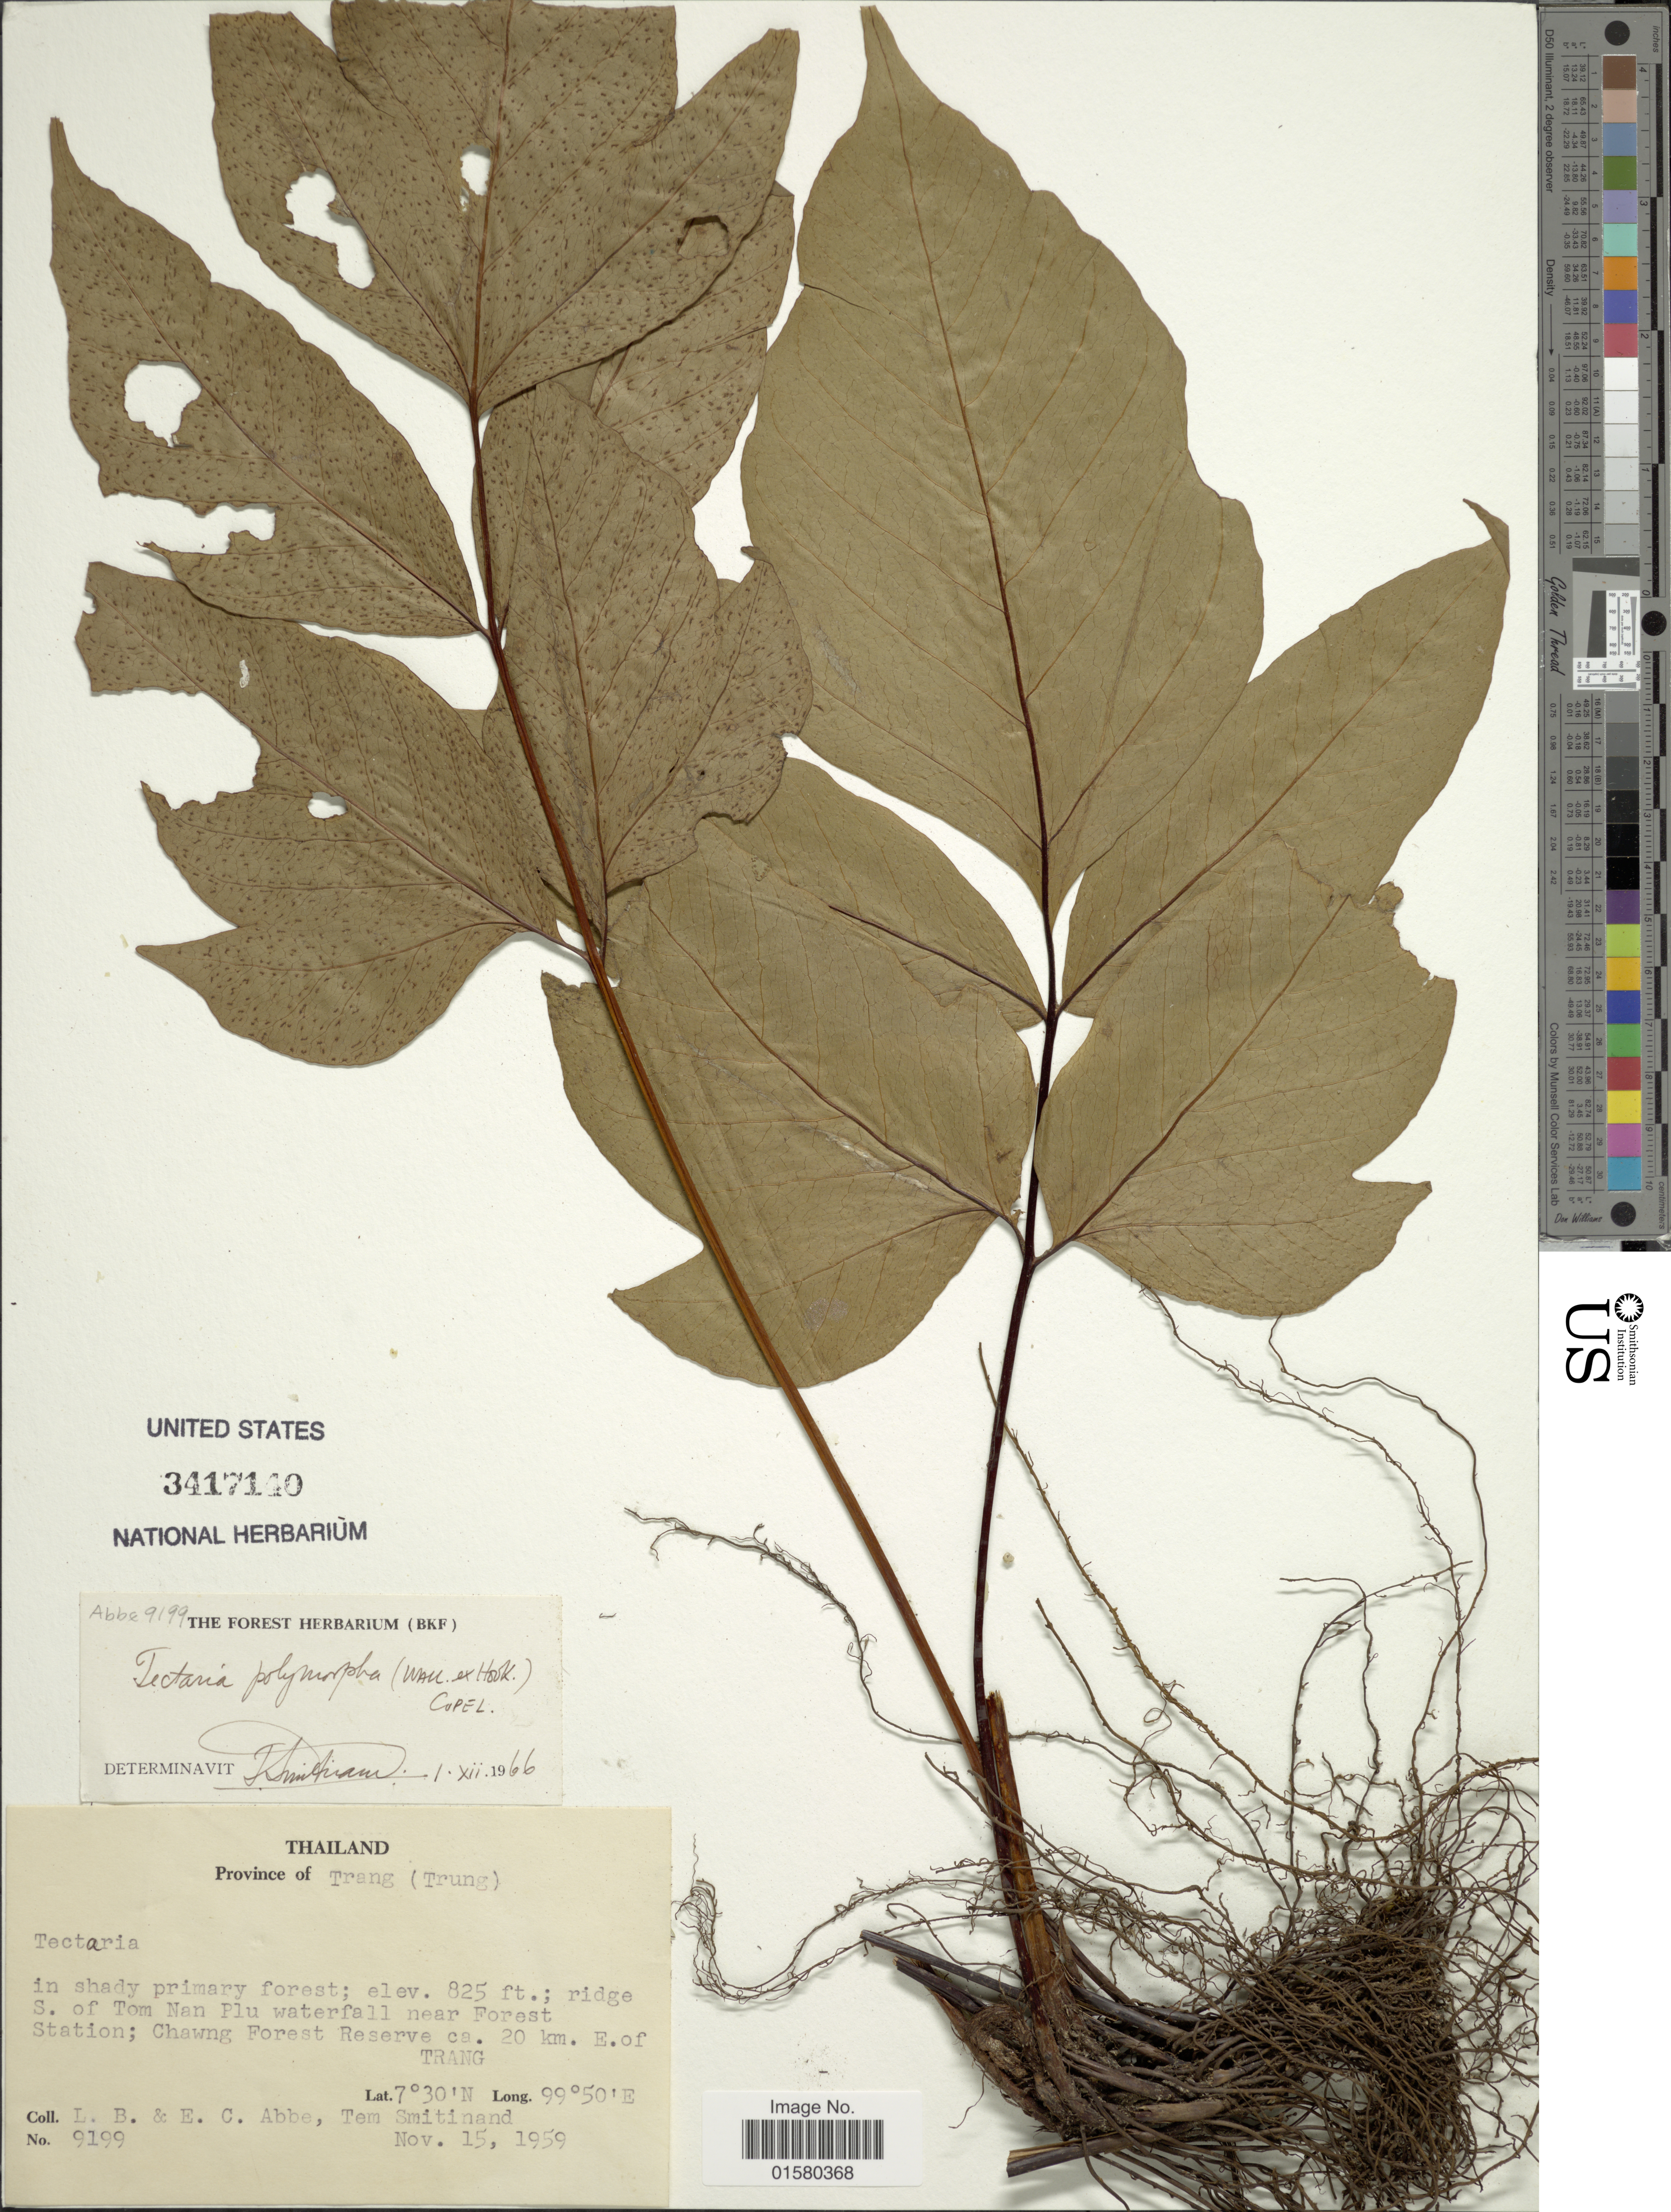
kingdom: Plantae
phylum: Tracheophyta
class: Polypodiopsida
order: Polypodiales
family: Tectariaceae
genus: Tectaria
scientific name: Tectaria polymorpha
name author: (Wall. ex Hook.) Copel.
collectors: L. B. Abbe, E. C. Abbe & T. Smitinand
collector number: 9199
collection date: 1959-11-15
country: Thailand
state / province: Trang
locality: Province of Trang (Trung), ridge S. of Tom Nan Plu waterfall near Forest Station; Chawng Forest Reserve ca 20 km E. of Trang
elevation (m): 251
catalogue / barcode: US 3417140